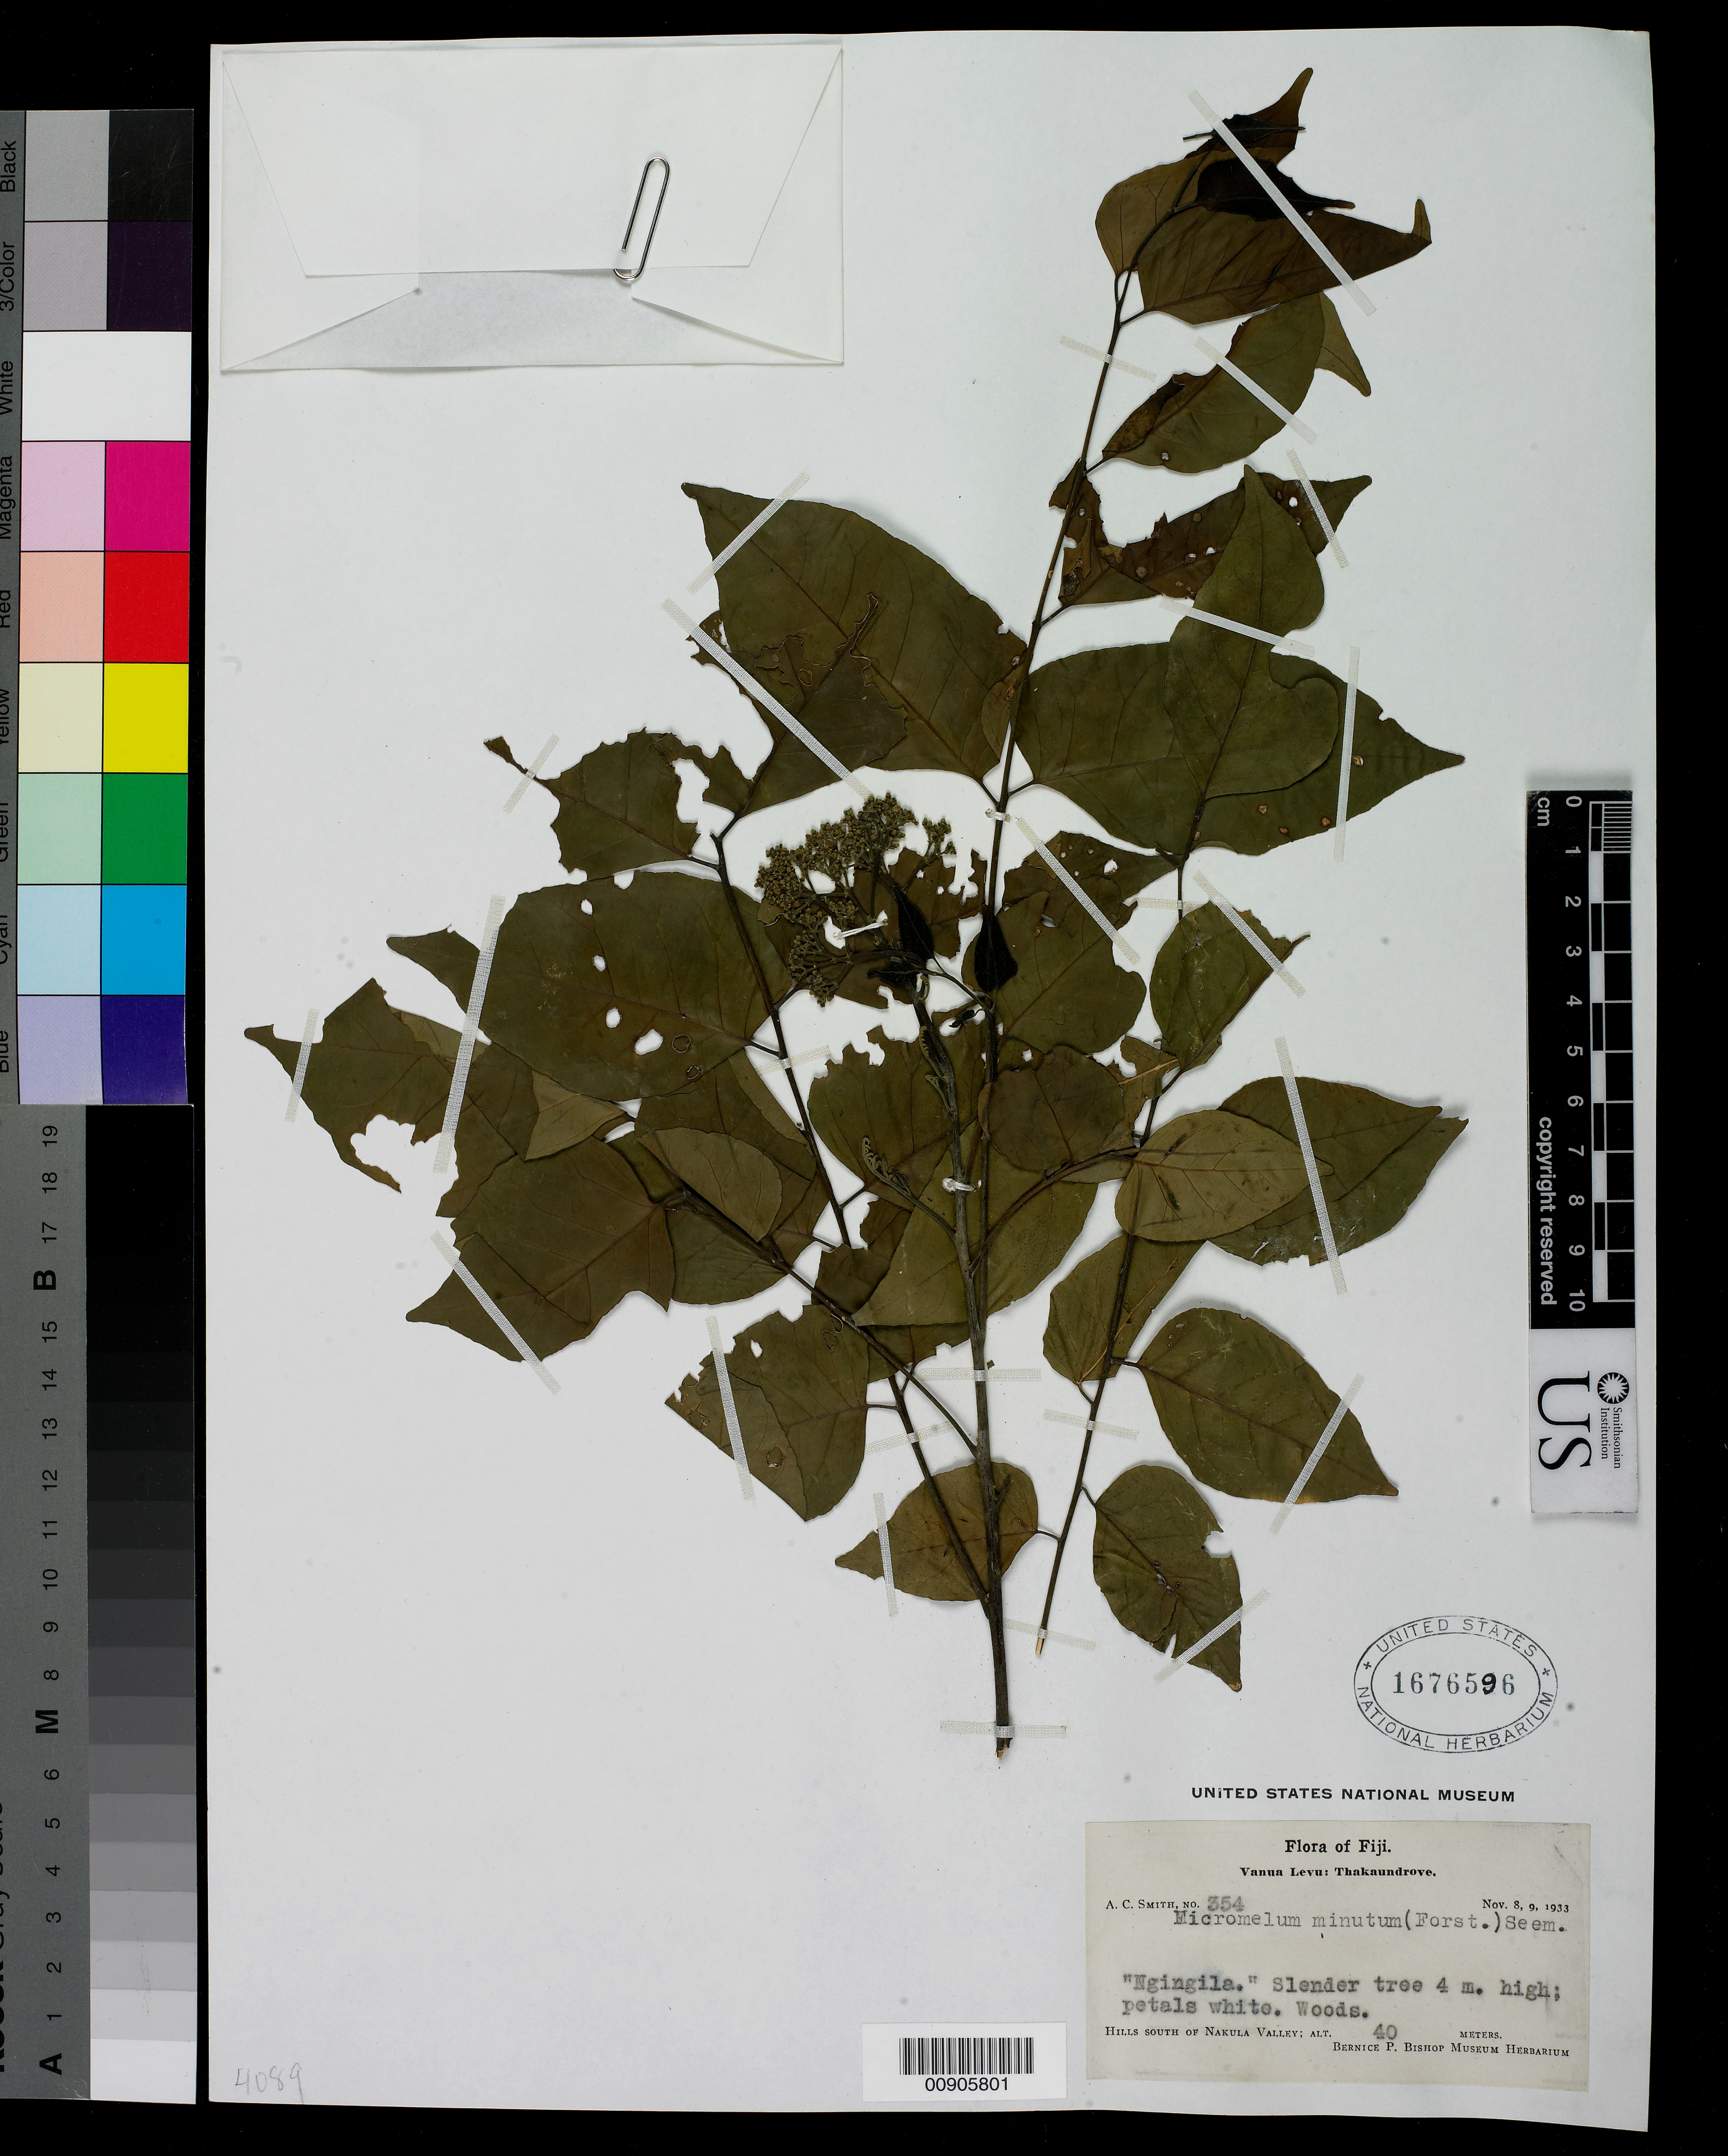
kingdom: Plantae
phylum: Tracheophyta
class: Magnoliopsida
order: Sapindales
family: Rutaceae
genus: Micromelum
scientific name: Micromelum minutum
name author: (G. Forst.) Wight & Arn.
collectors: C. A. Smith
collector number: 354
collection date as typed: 08 Nov 1933 and 09 Nov 1933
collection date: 1933-11-08,1933-11-09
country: Fiji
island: Vanua Levu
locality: Thakaundrove, hills south of Nakula Valley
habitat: Woods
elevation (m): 40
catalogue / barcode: US 1676596